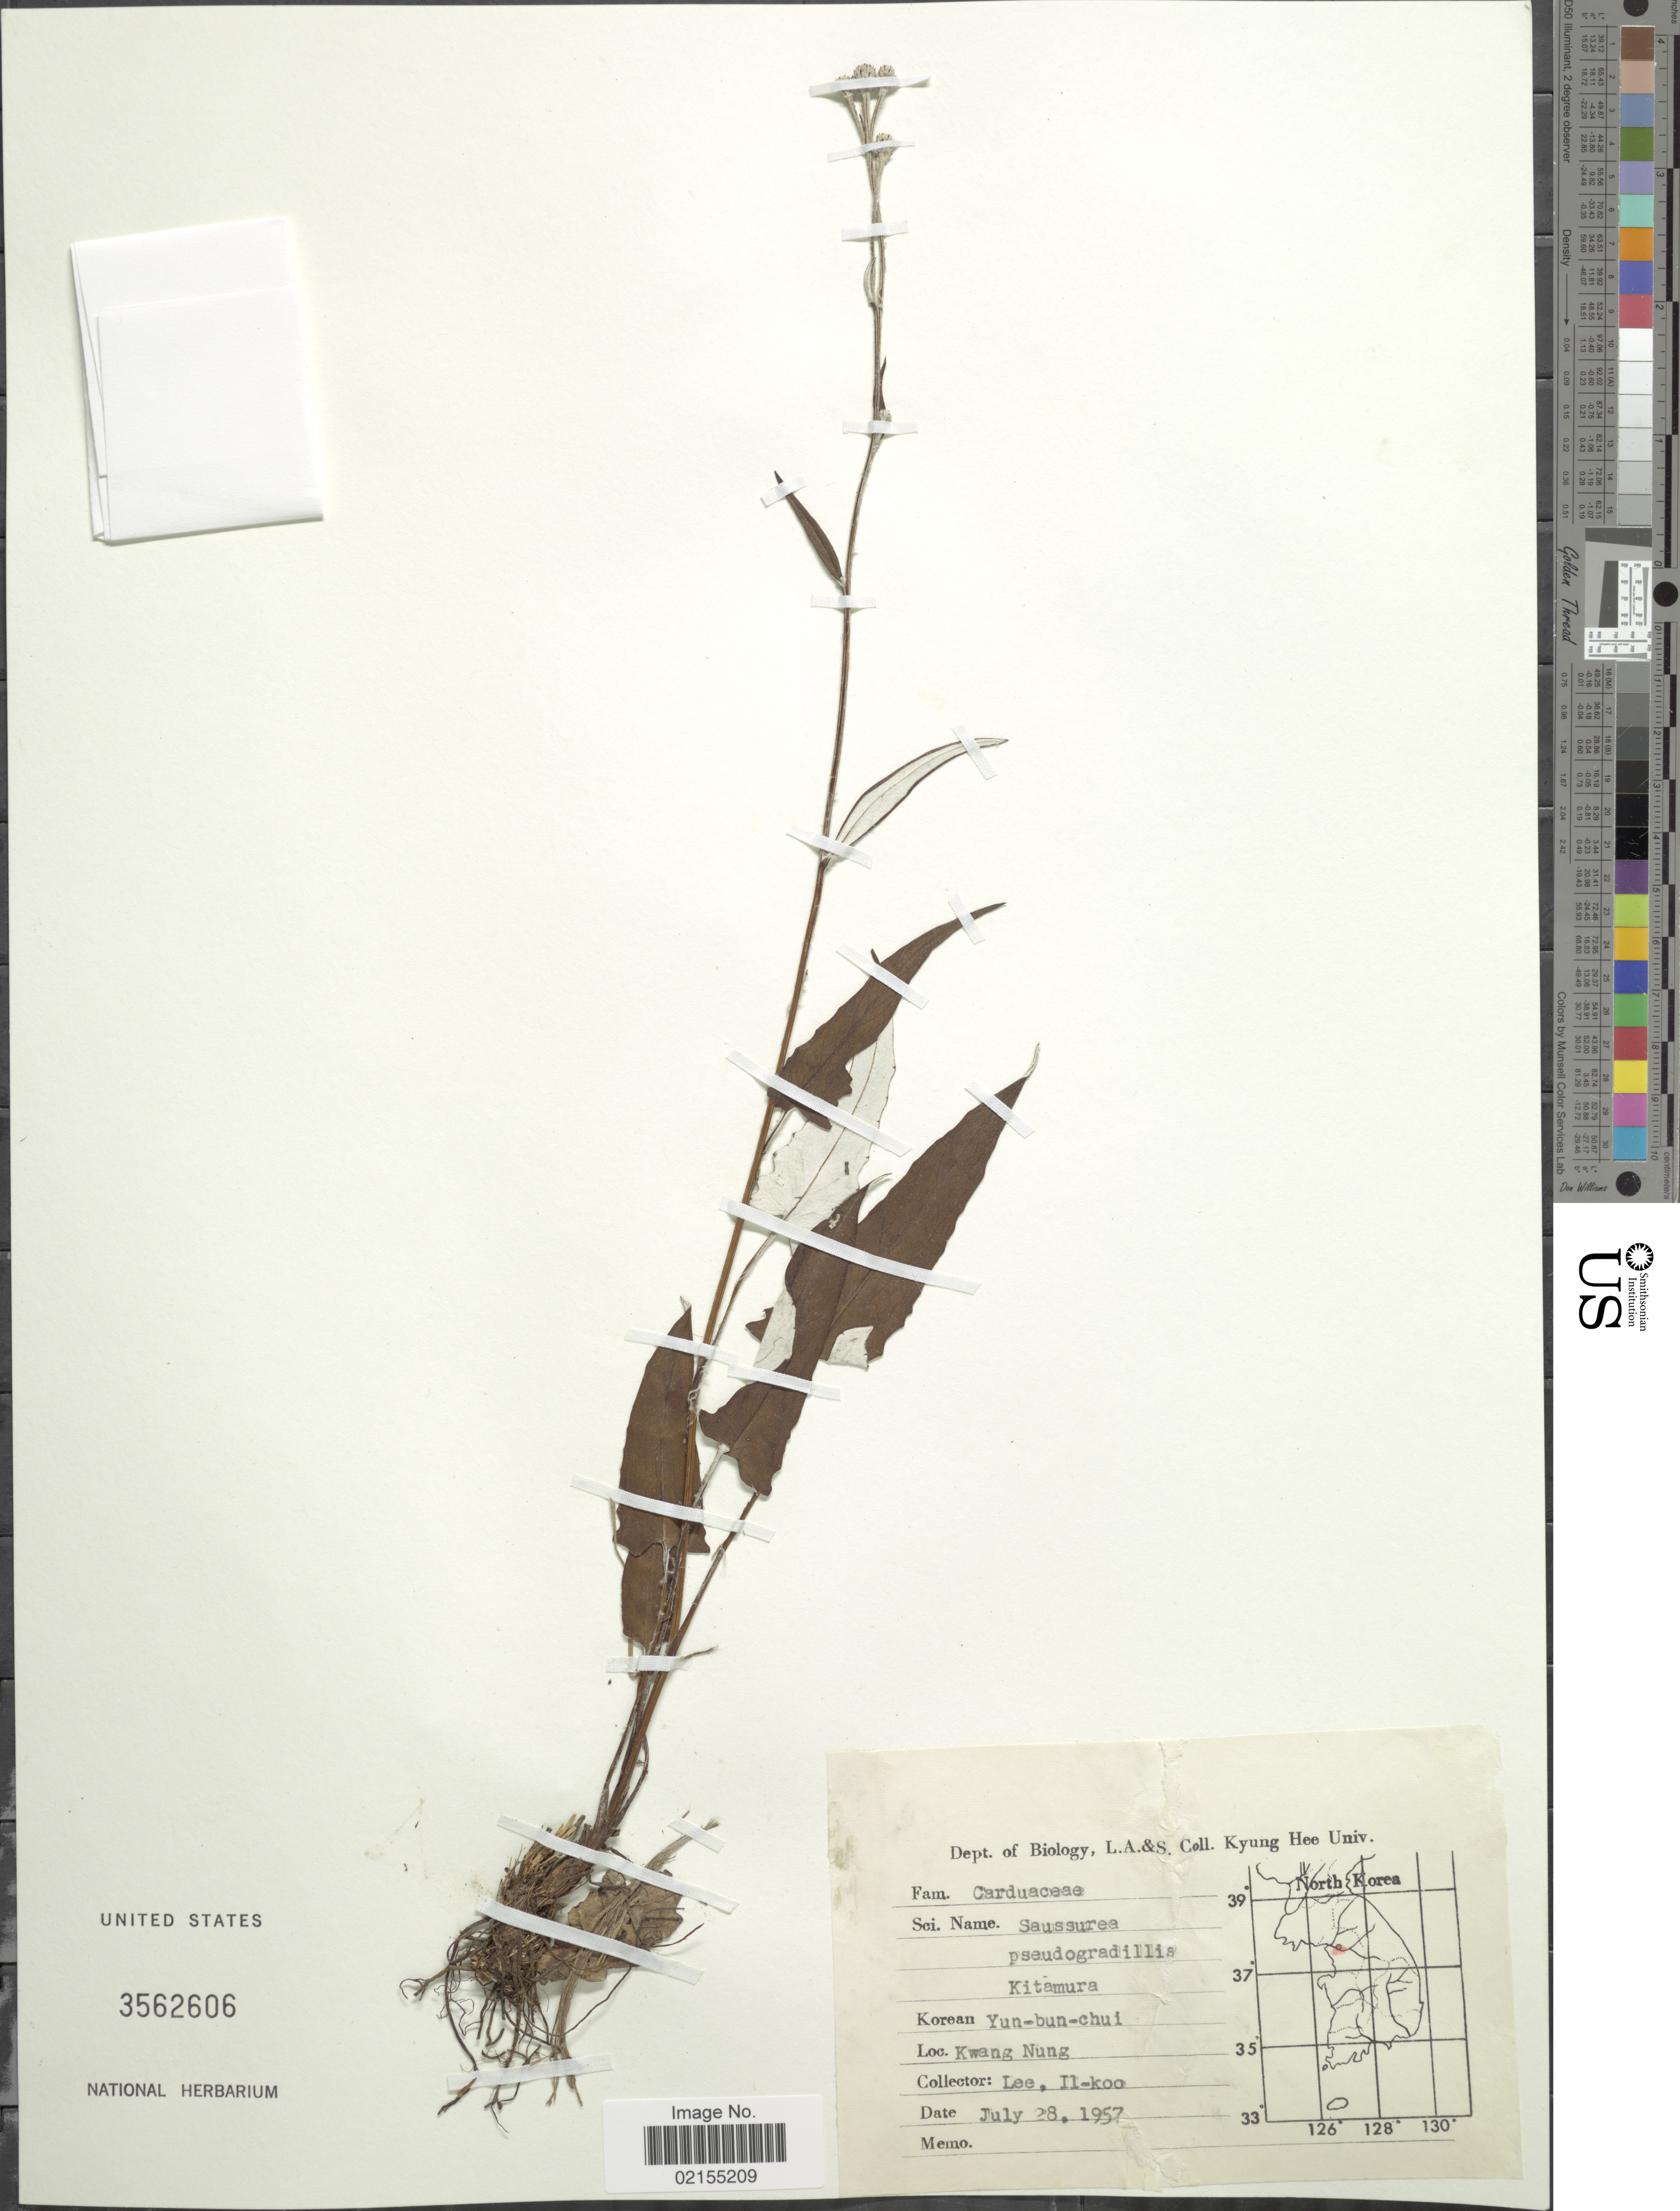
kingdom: Plantae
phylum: Tracheophyta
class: Magnoliopsida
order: Asterales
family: Asteraceae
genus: Saussurea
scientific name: Saussurea nivea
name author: Turcz.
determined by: Chen, Yousheng S.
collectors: Il-Ko Lee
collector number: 2807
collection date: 1957-07-28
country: South Korea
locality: Kwang Nung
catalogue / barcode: US 3562606